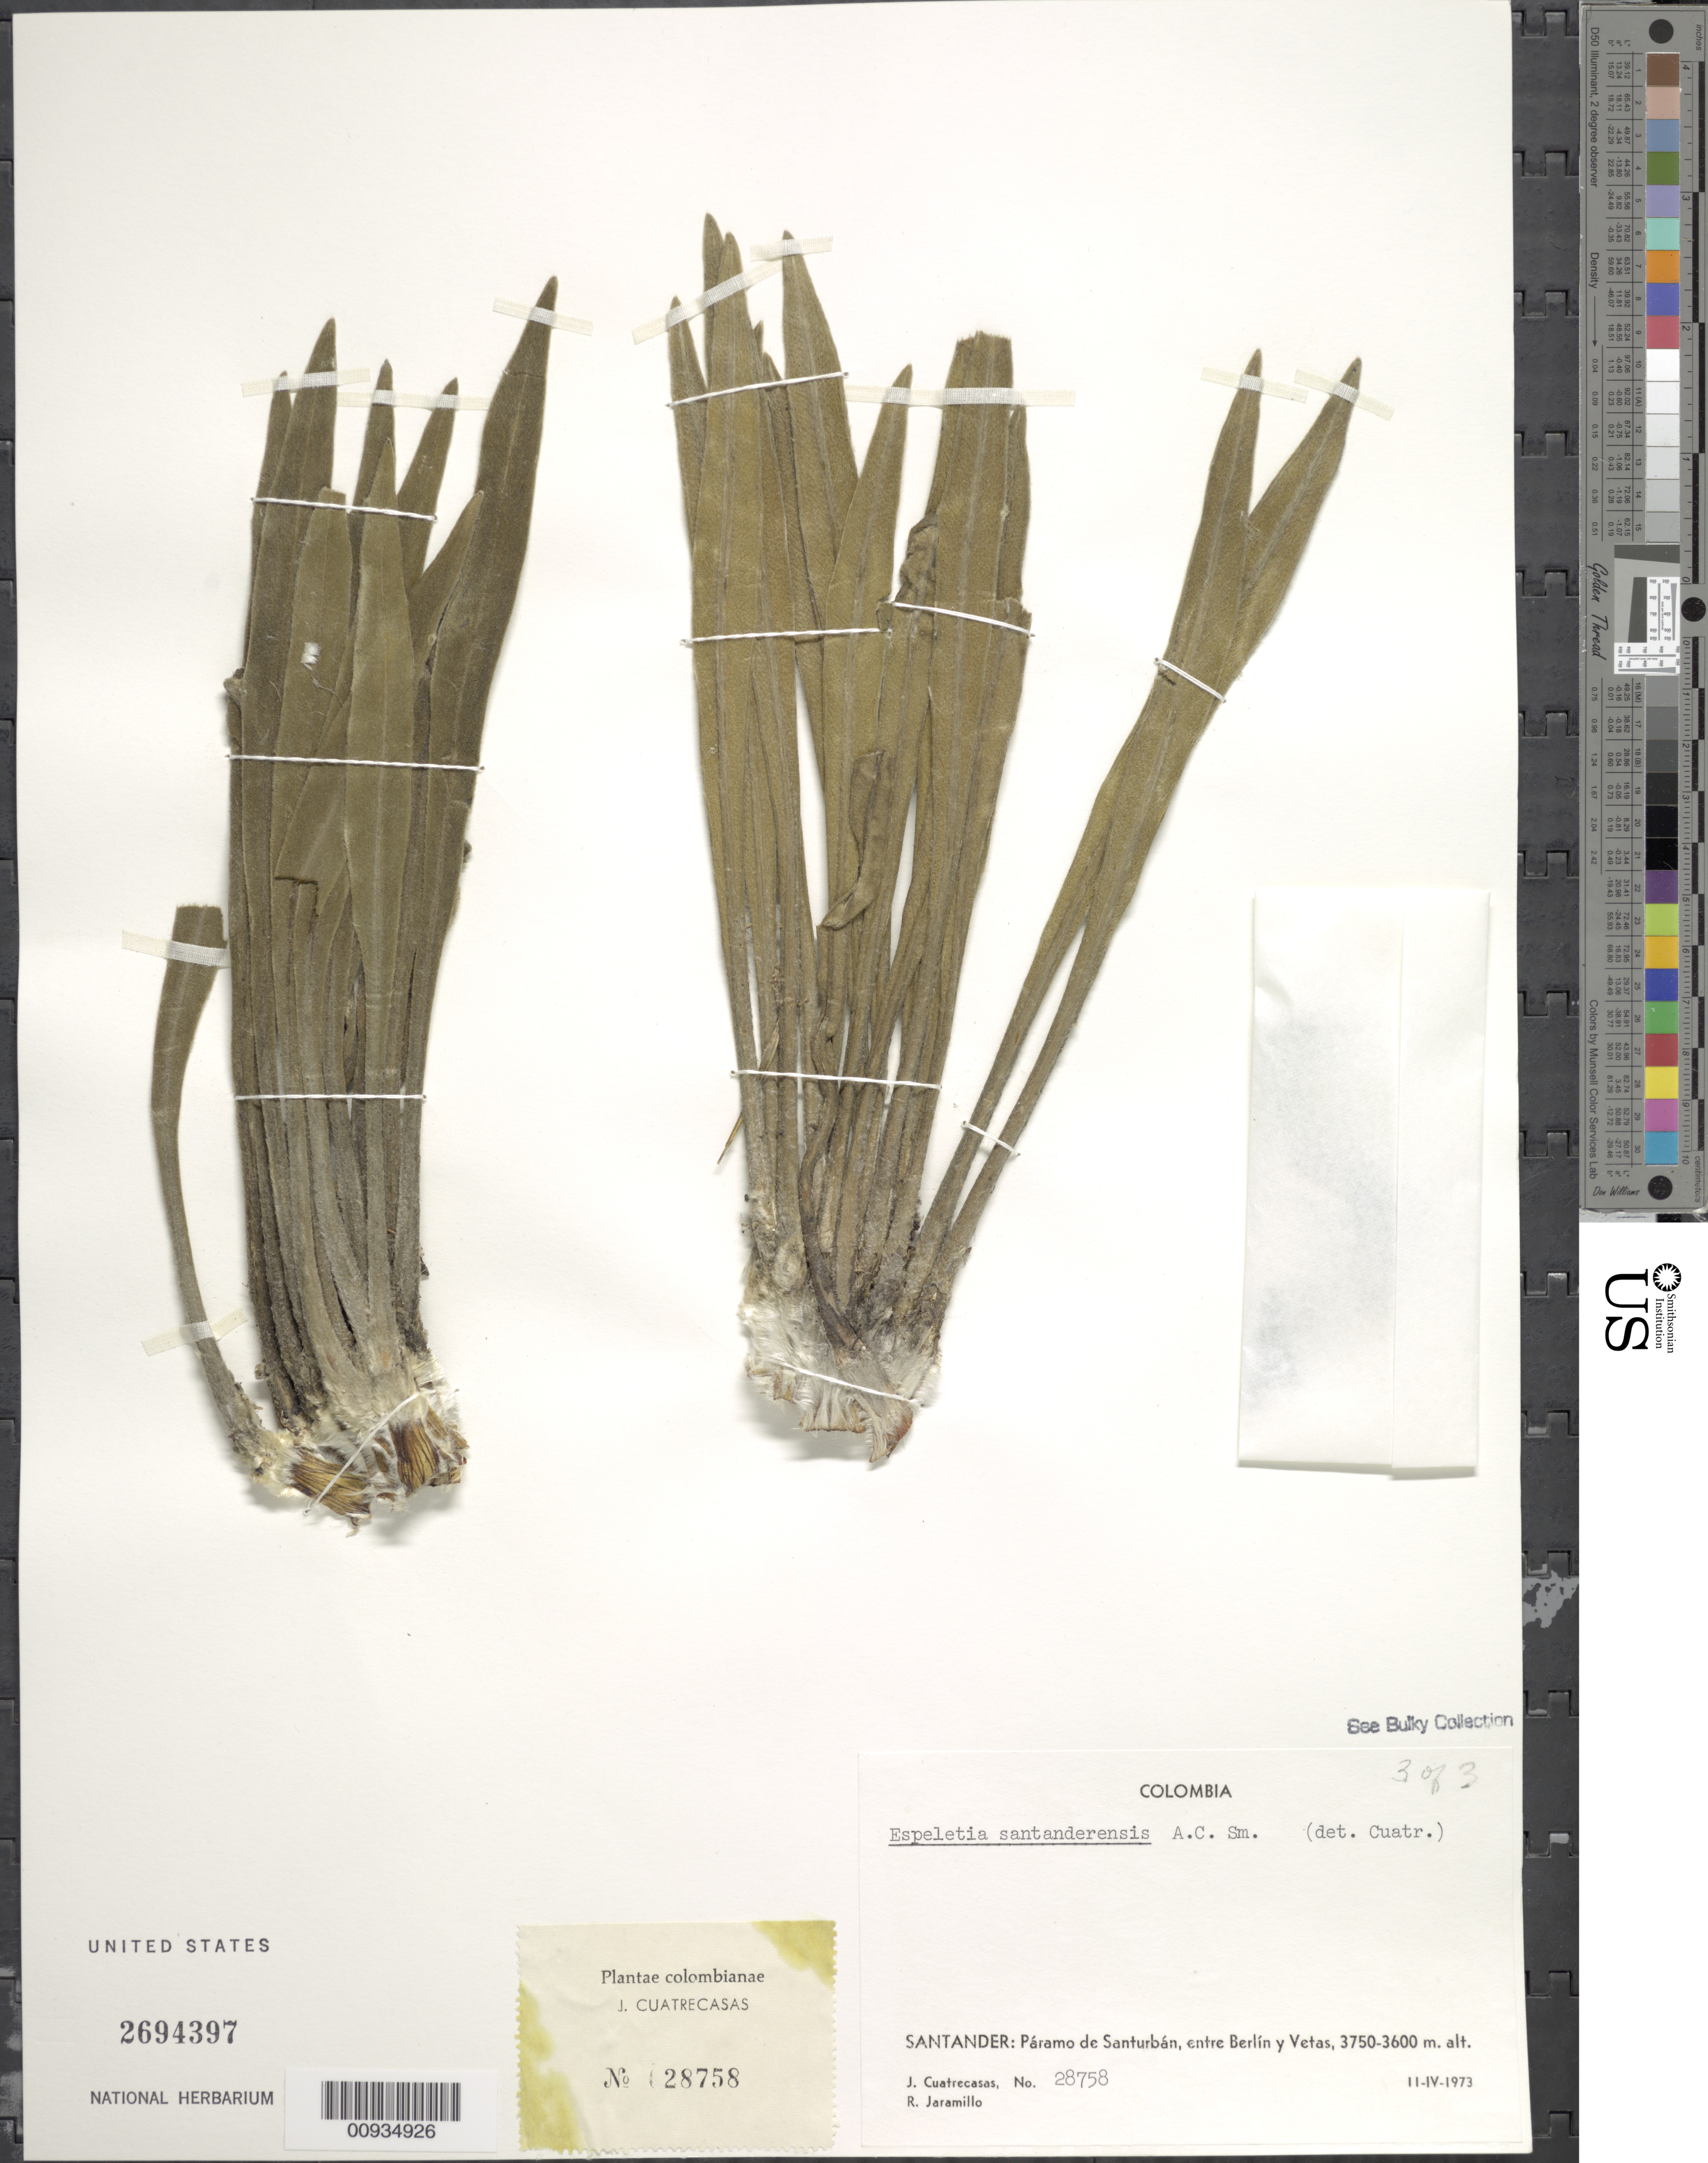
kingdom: Plantae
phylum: Tracheophyta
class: Magnoliopsida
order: Asterales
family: Asteraceae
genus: Espeletiopsis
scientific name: Espeletiopsis santanderensis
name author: (A.C. Sm.) Cuatrec.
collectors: J. Cuatrecasas & R. Jaramillo M.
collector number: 28758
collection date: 1973-04-11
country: Colombia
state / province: Santander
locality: Paramo de Santurban, entre Berlin y Vetas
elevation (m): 3600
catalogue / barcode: US 2694397